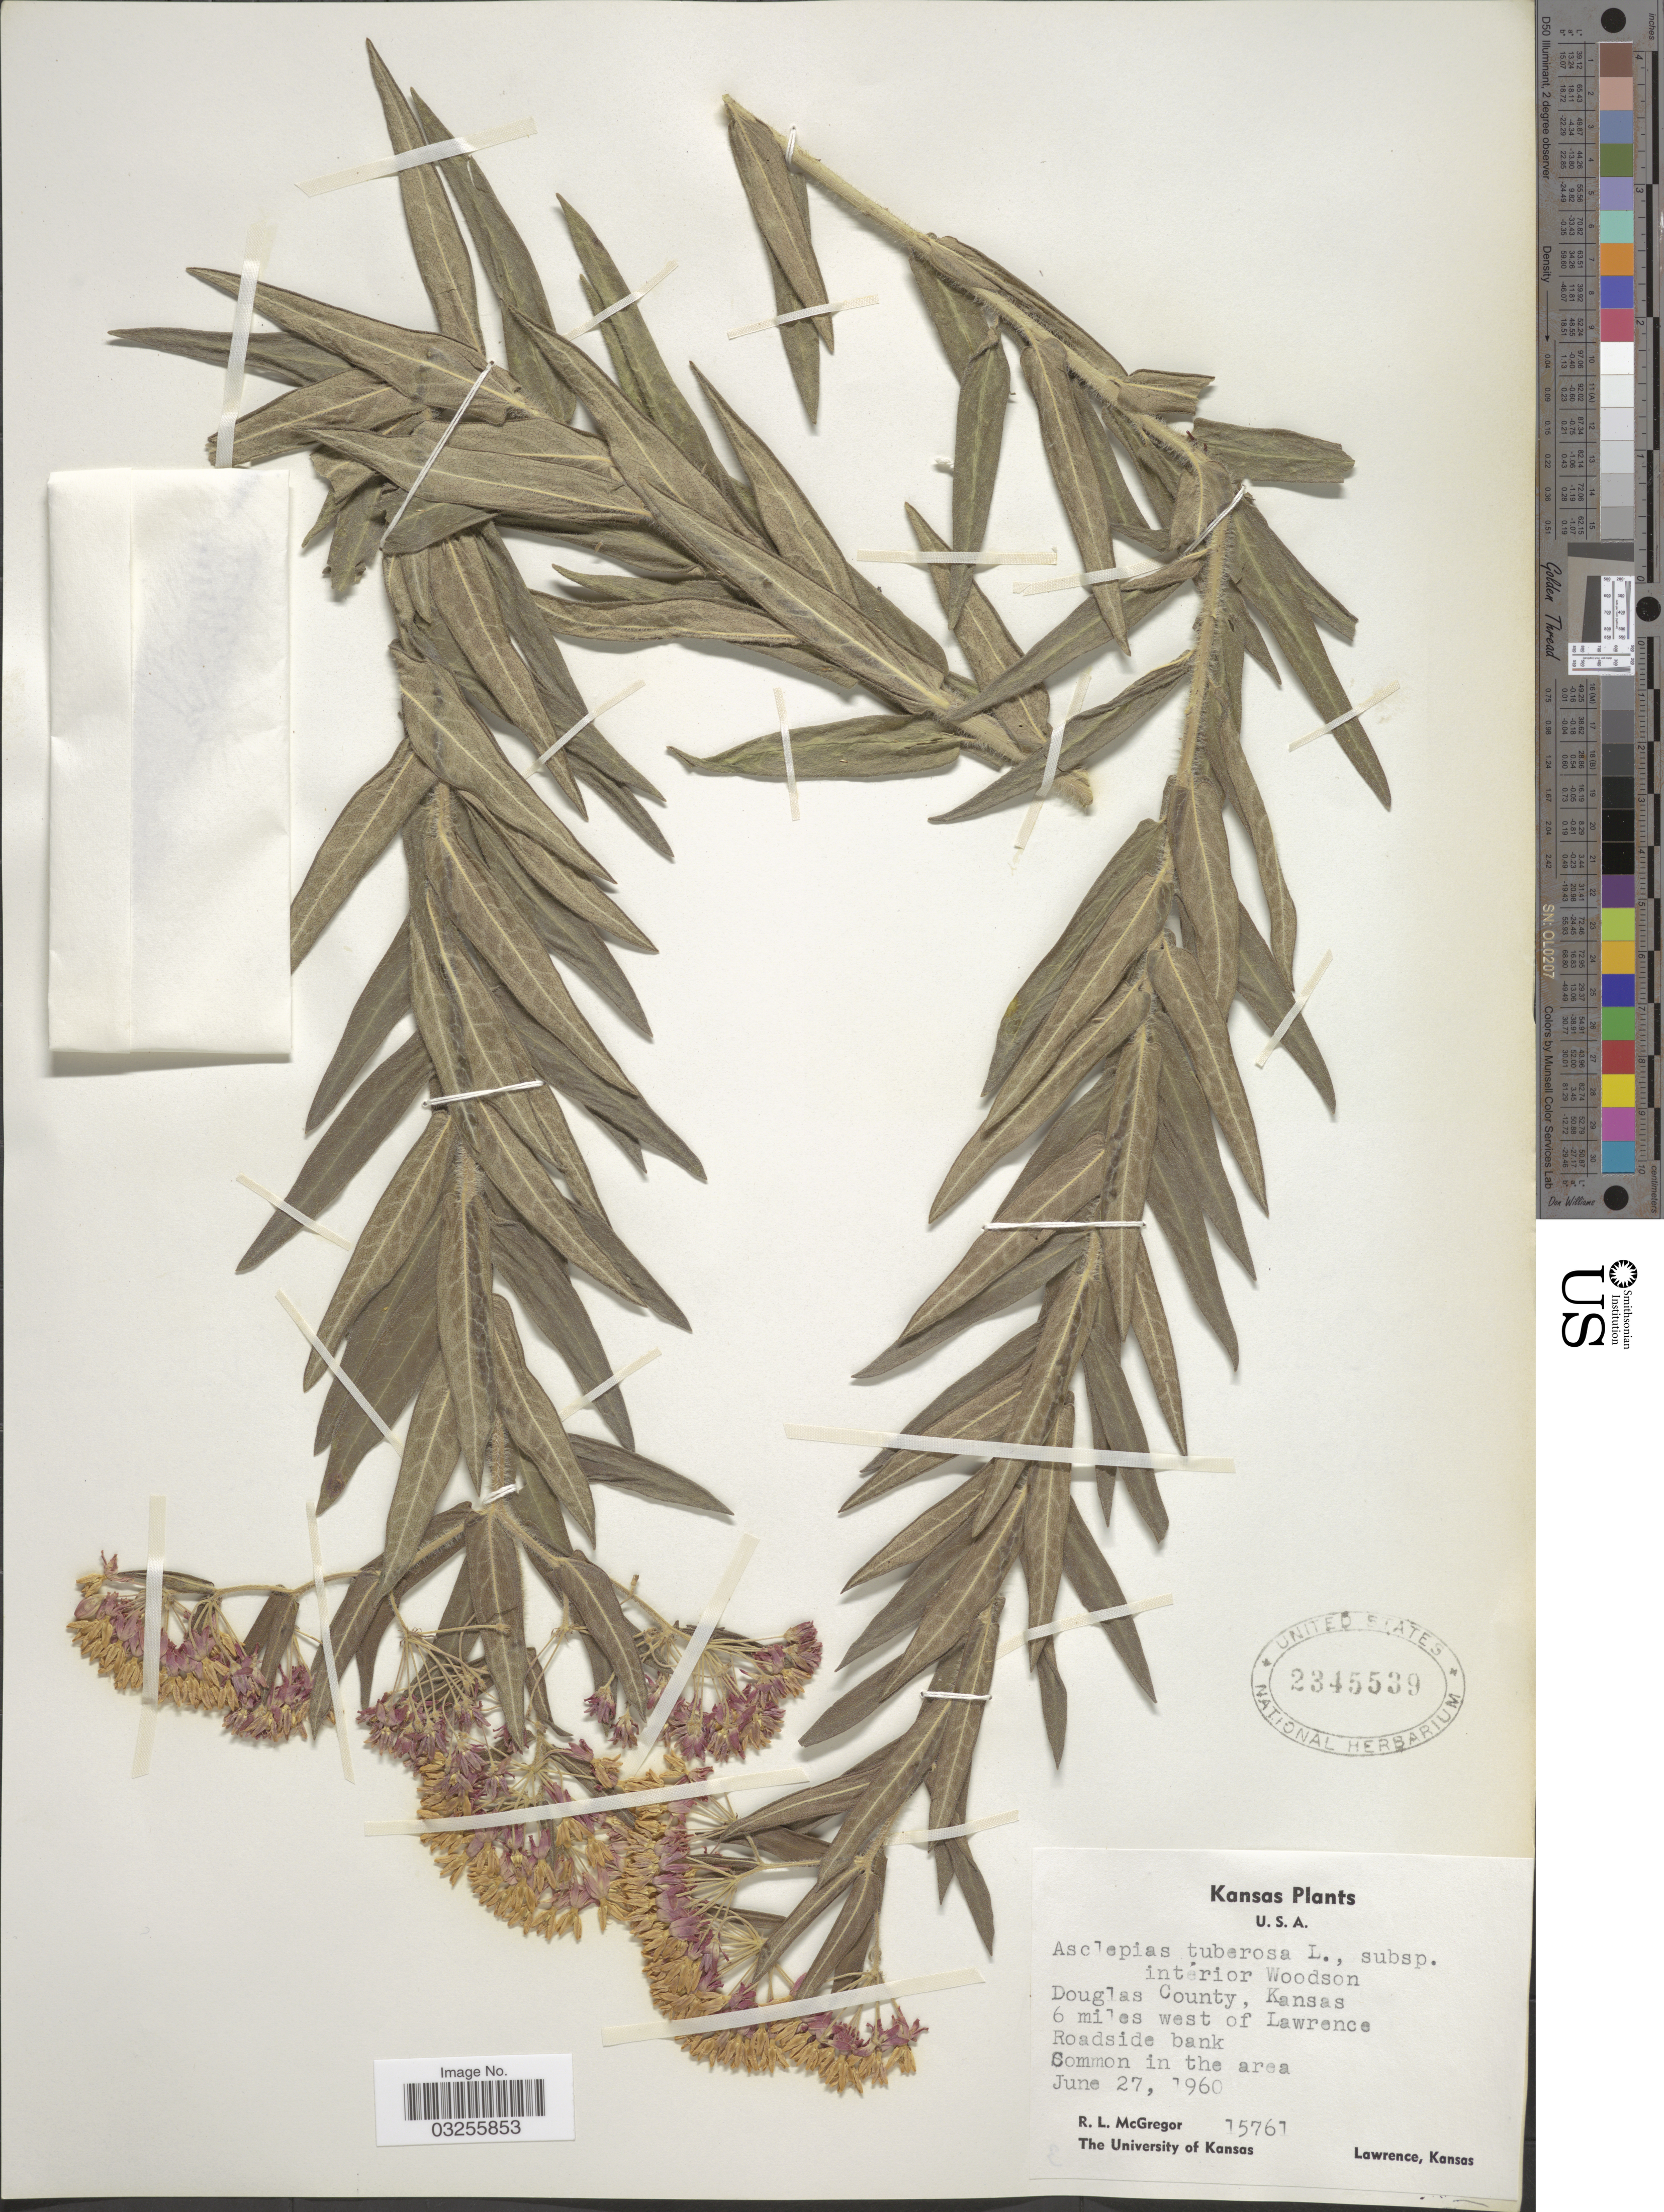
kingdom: Plantae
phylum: Tracheophyta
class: Magnoliopsida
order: Gentianales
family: Apocynaceae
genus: Asclepias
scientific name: Asclepias tuberosa subsp. interior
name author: Woodson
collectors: R. McGregor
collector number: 15761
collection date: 1960-06-27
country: United States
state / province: Kansas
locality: Douglas County, 6 miles west of Lawrence. Roadside bank.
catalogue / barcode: US 2345539